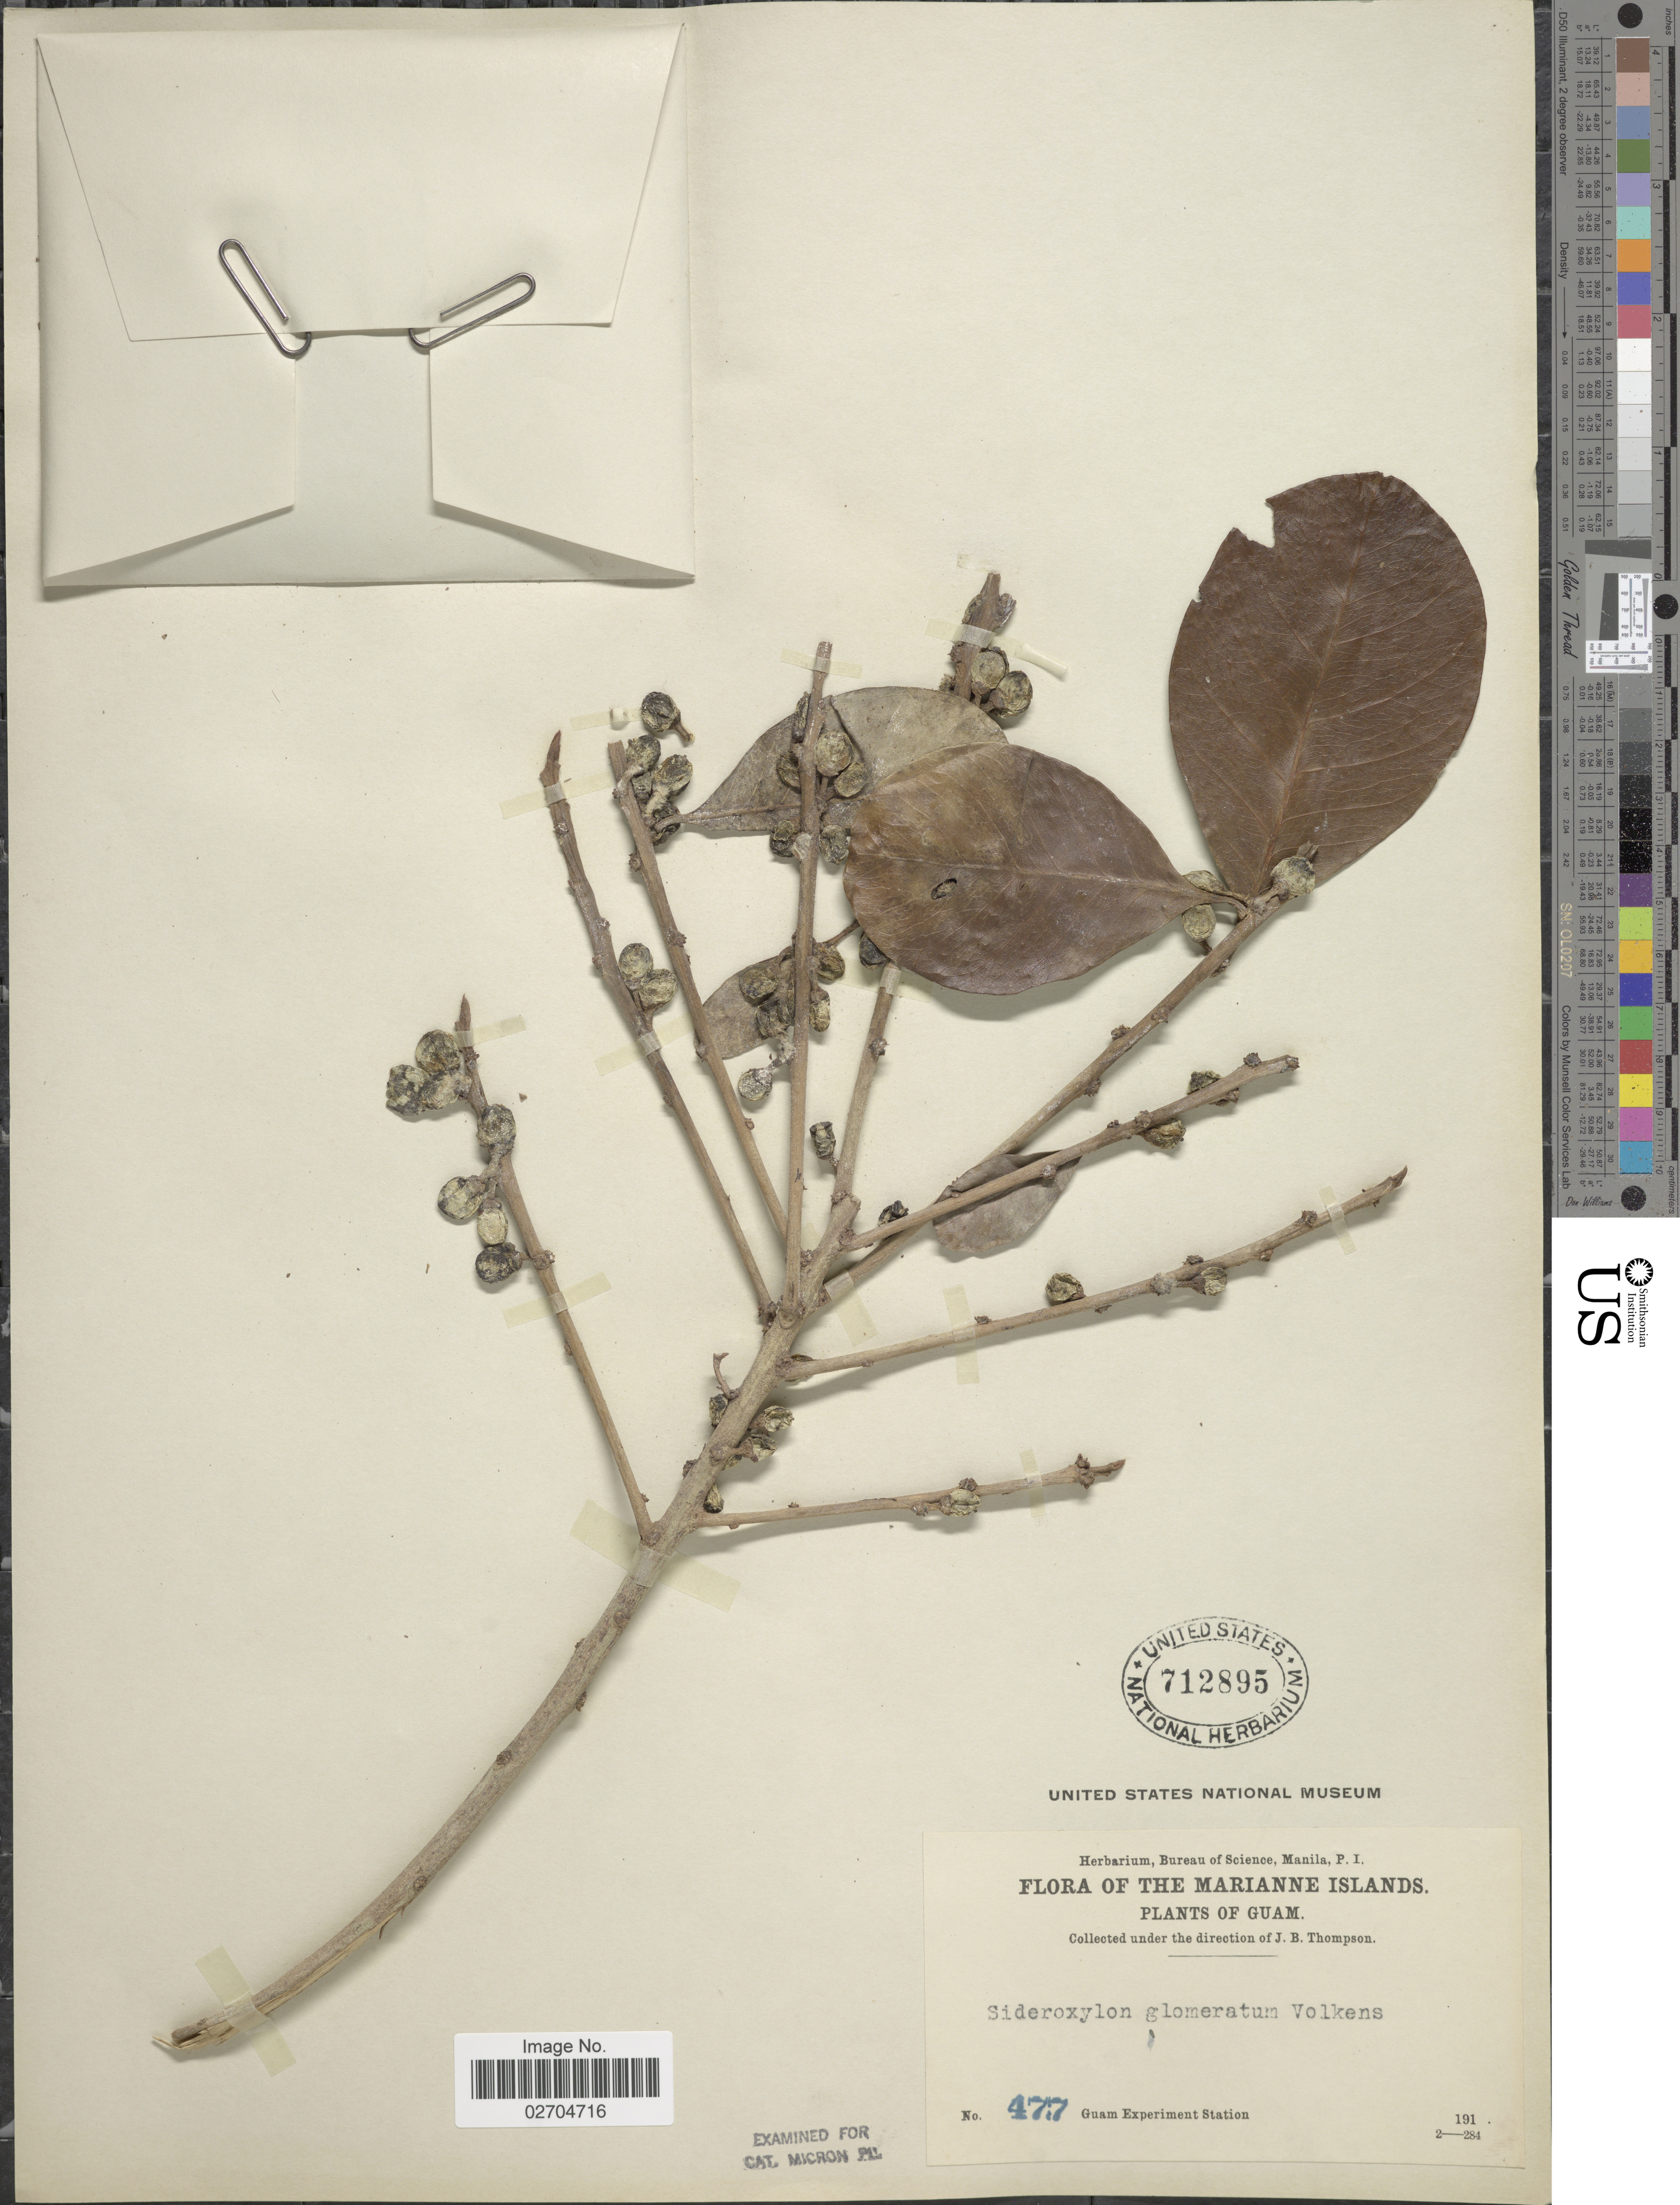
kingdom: Plantae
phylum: Tracheophyta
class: Magnoliopsida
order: Ericales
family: Sapotaceae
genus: Planchonella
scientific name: Planchonella obovata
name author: (R. Br.) Pierre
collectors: Guam Exp. Sta.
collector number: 477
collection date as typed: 191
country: Guam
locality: Marianne Islands.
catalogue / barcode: US 712895